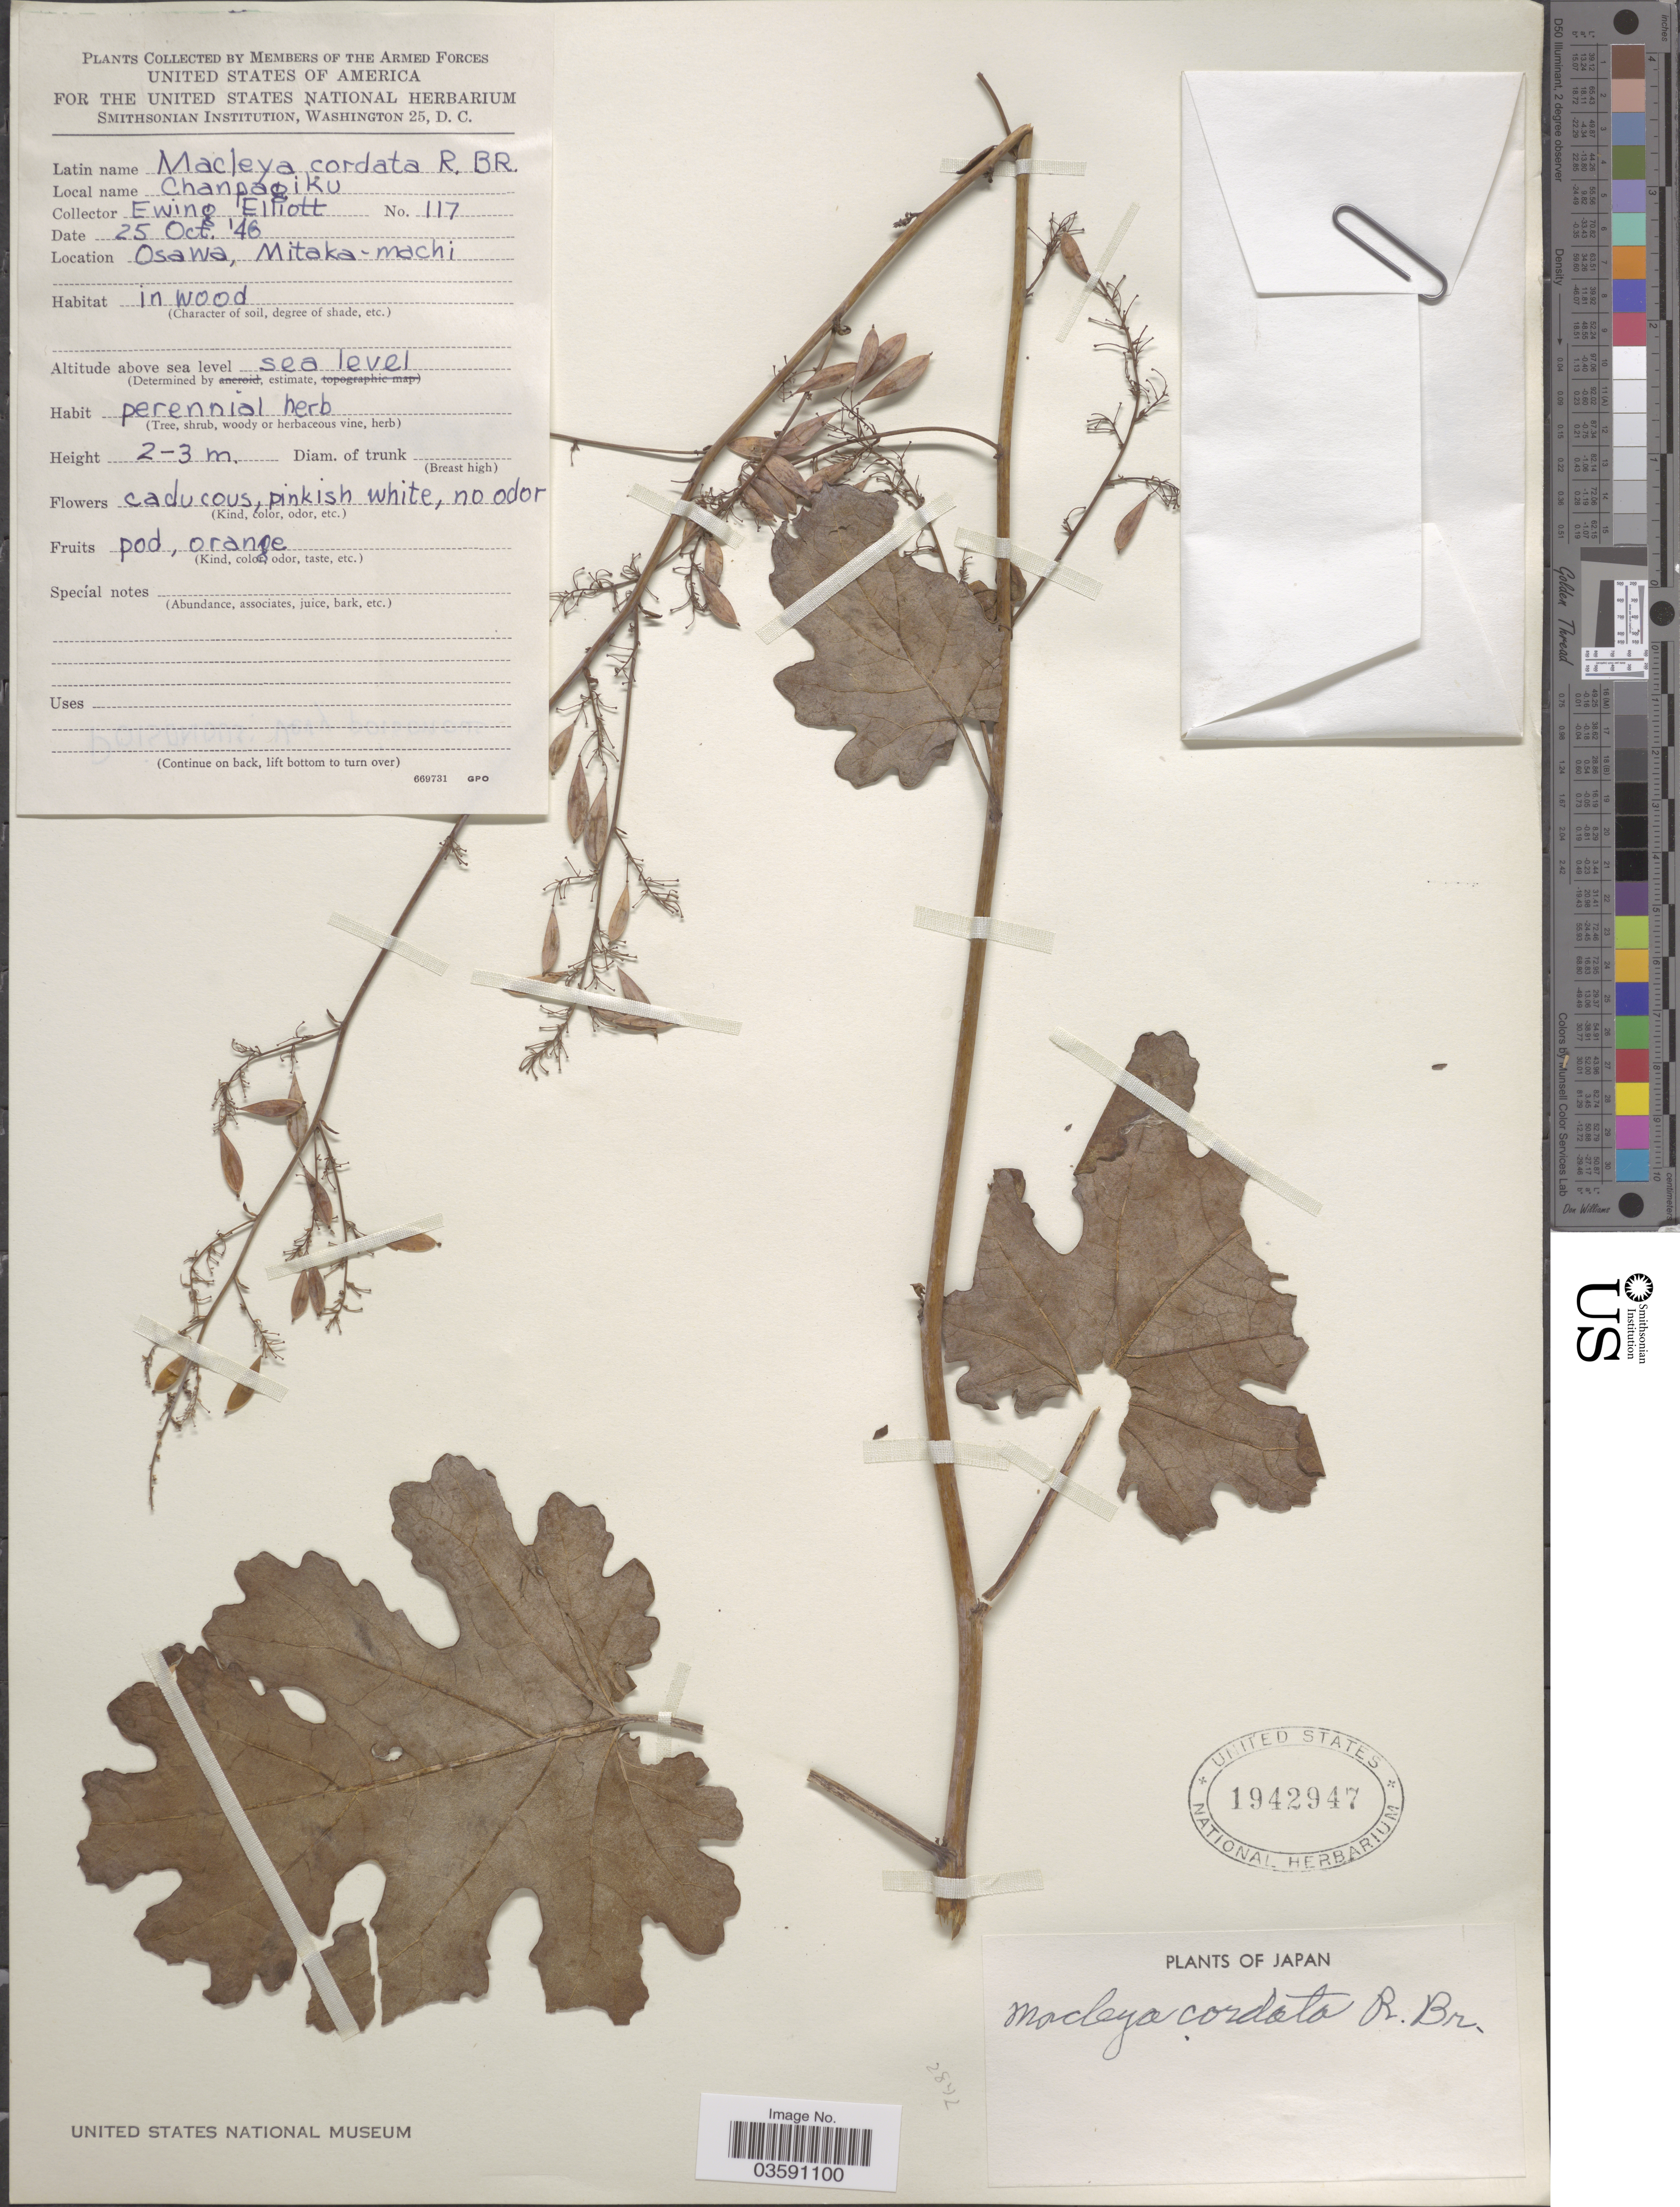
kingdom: Plantae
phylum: Tracheophyta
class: Magnoliopsida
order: Ranunculales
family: Papaveraceae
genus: Macleaya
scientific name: Macleaya cordata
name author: (Willd.) R. Br.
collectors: E. Elliott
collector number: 117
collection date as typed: Transcribed d/m/y: 25/10/46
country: Japan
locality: Osawa, Mitaka-machi.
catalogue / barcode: US 1942947